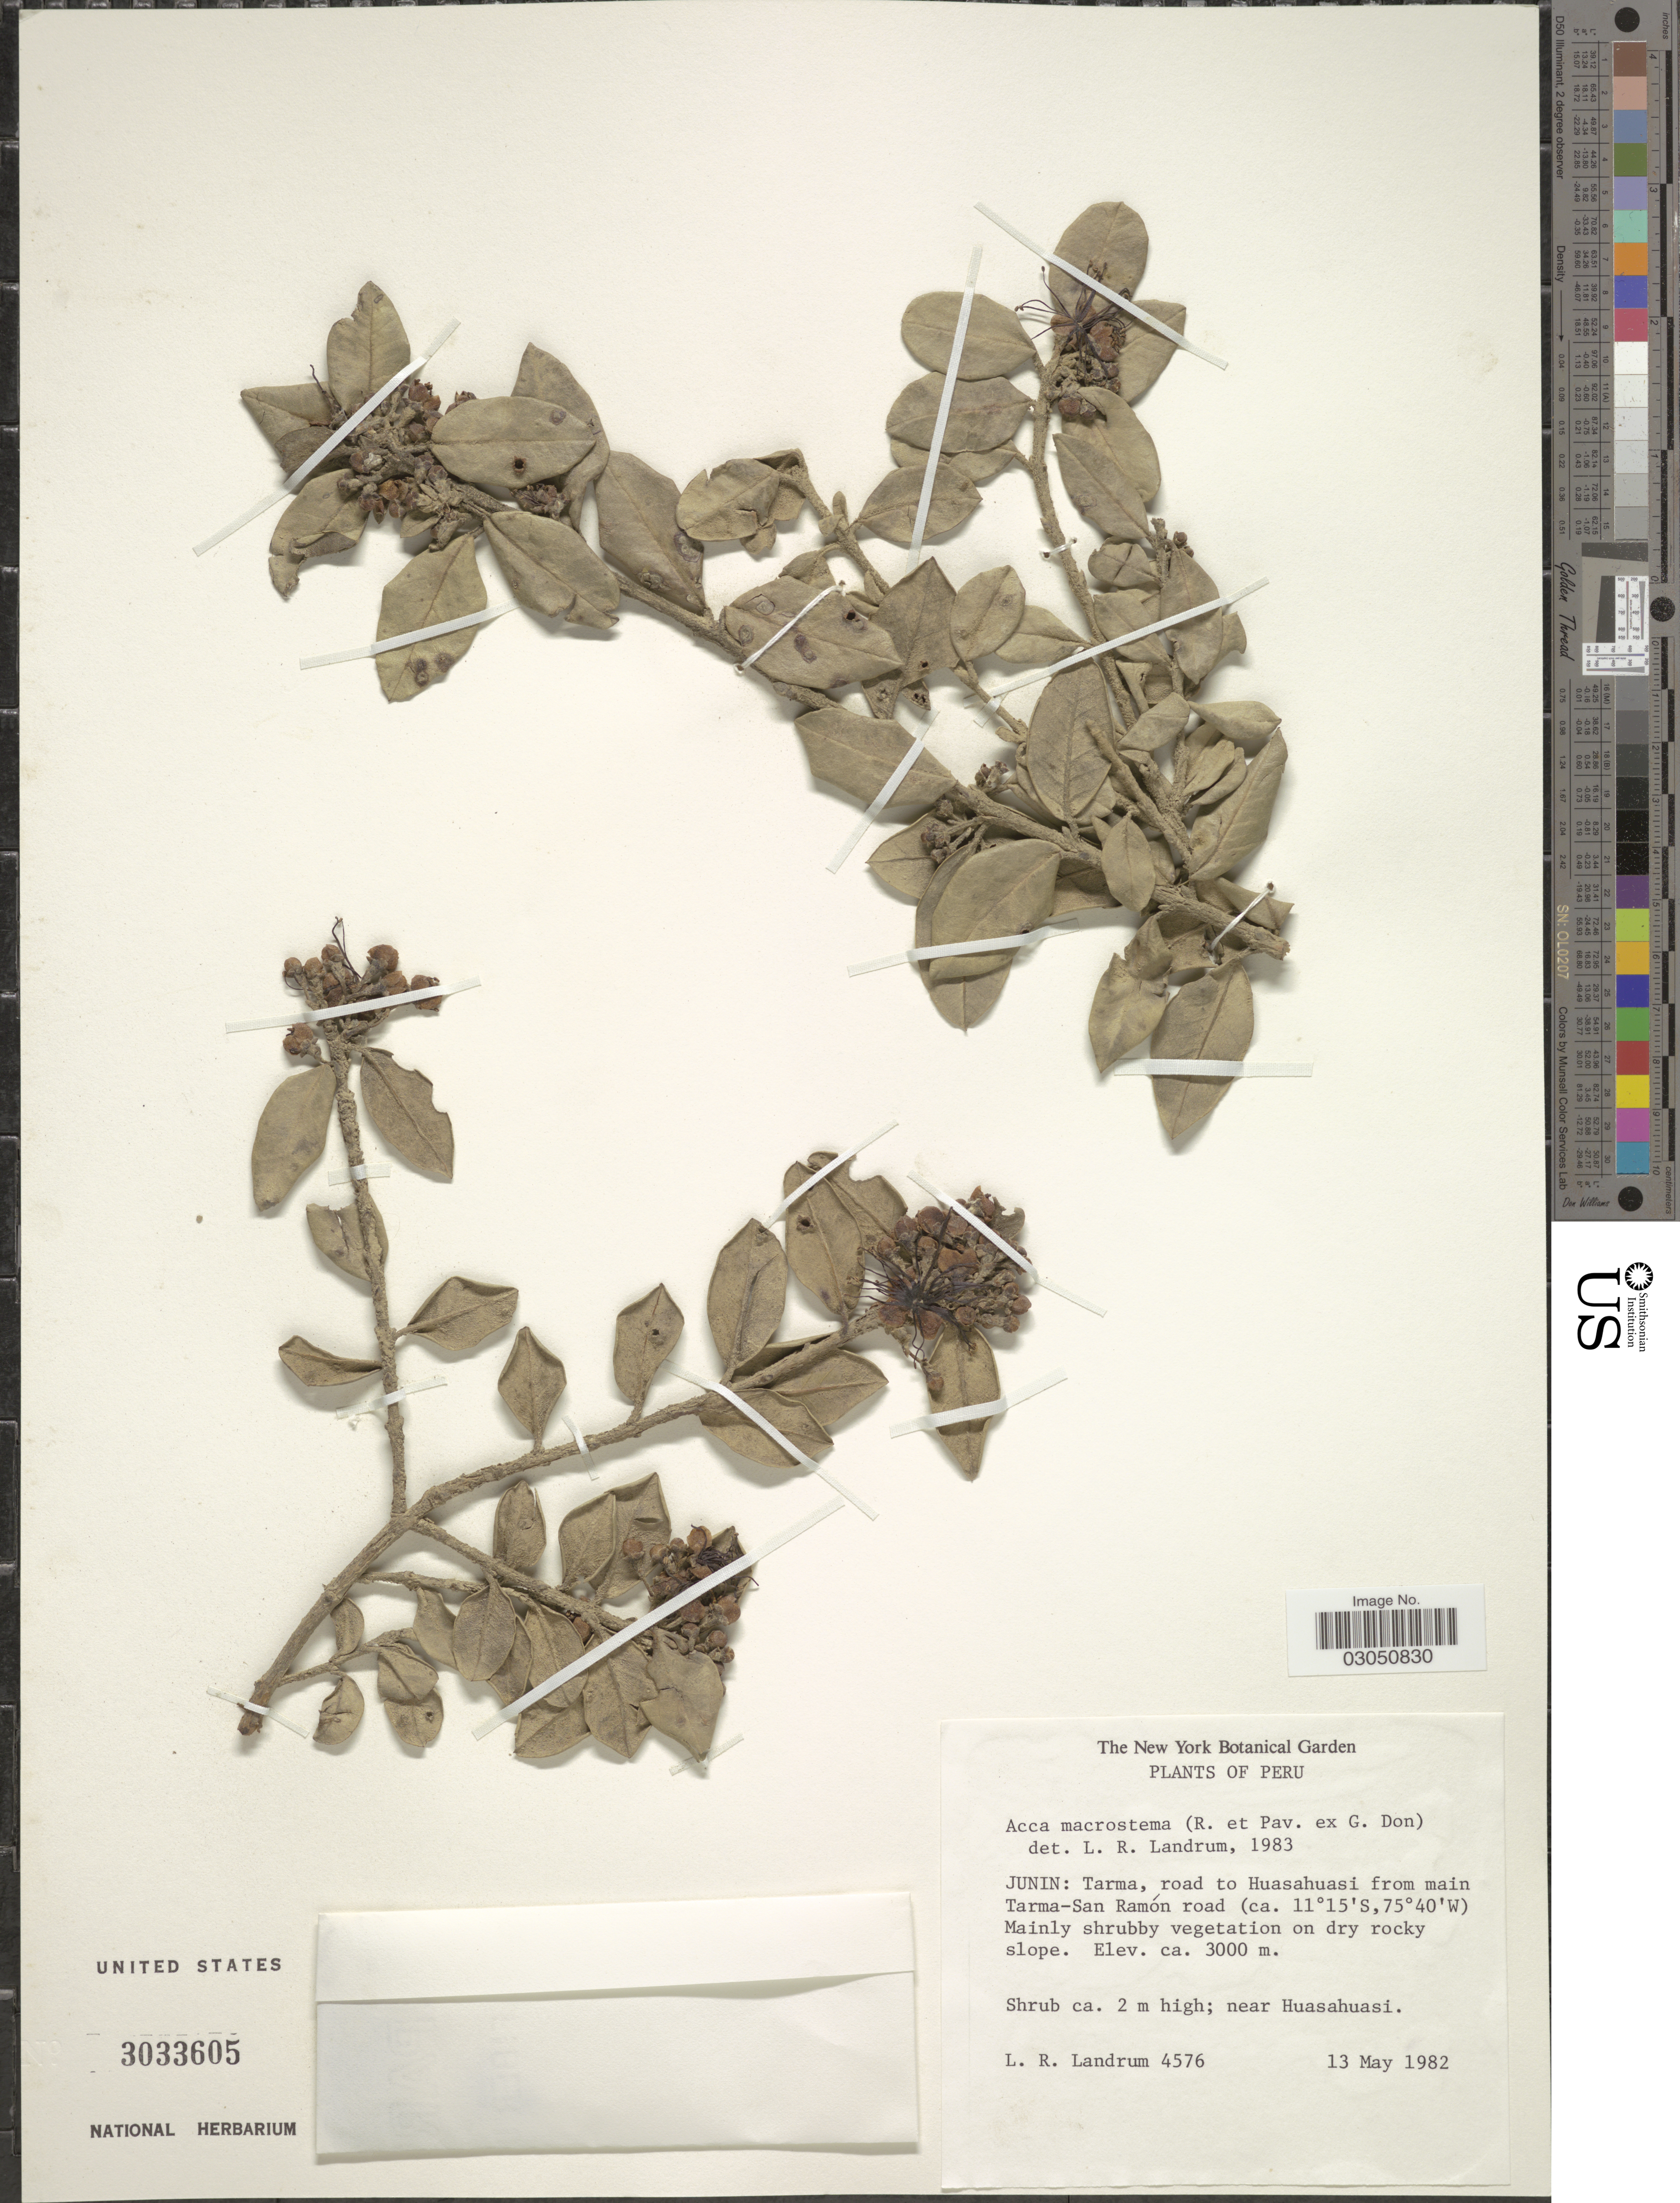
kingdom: Plantae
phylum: Tracheophyta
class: Magnoliopsida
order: Myrtales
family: Myrtaceae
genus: Acca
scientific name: Acca macrostema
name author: (Ruiz & Pav. ex G. Don) McVaugh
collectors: L. R. Landrum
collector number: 4576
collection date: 1982-05-13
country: Peru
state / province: Junín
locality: Tarma, road to Huasahuasi from main Tarma-San Ramón road.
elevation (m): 3000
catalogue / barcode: US 3033605